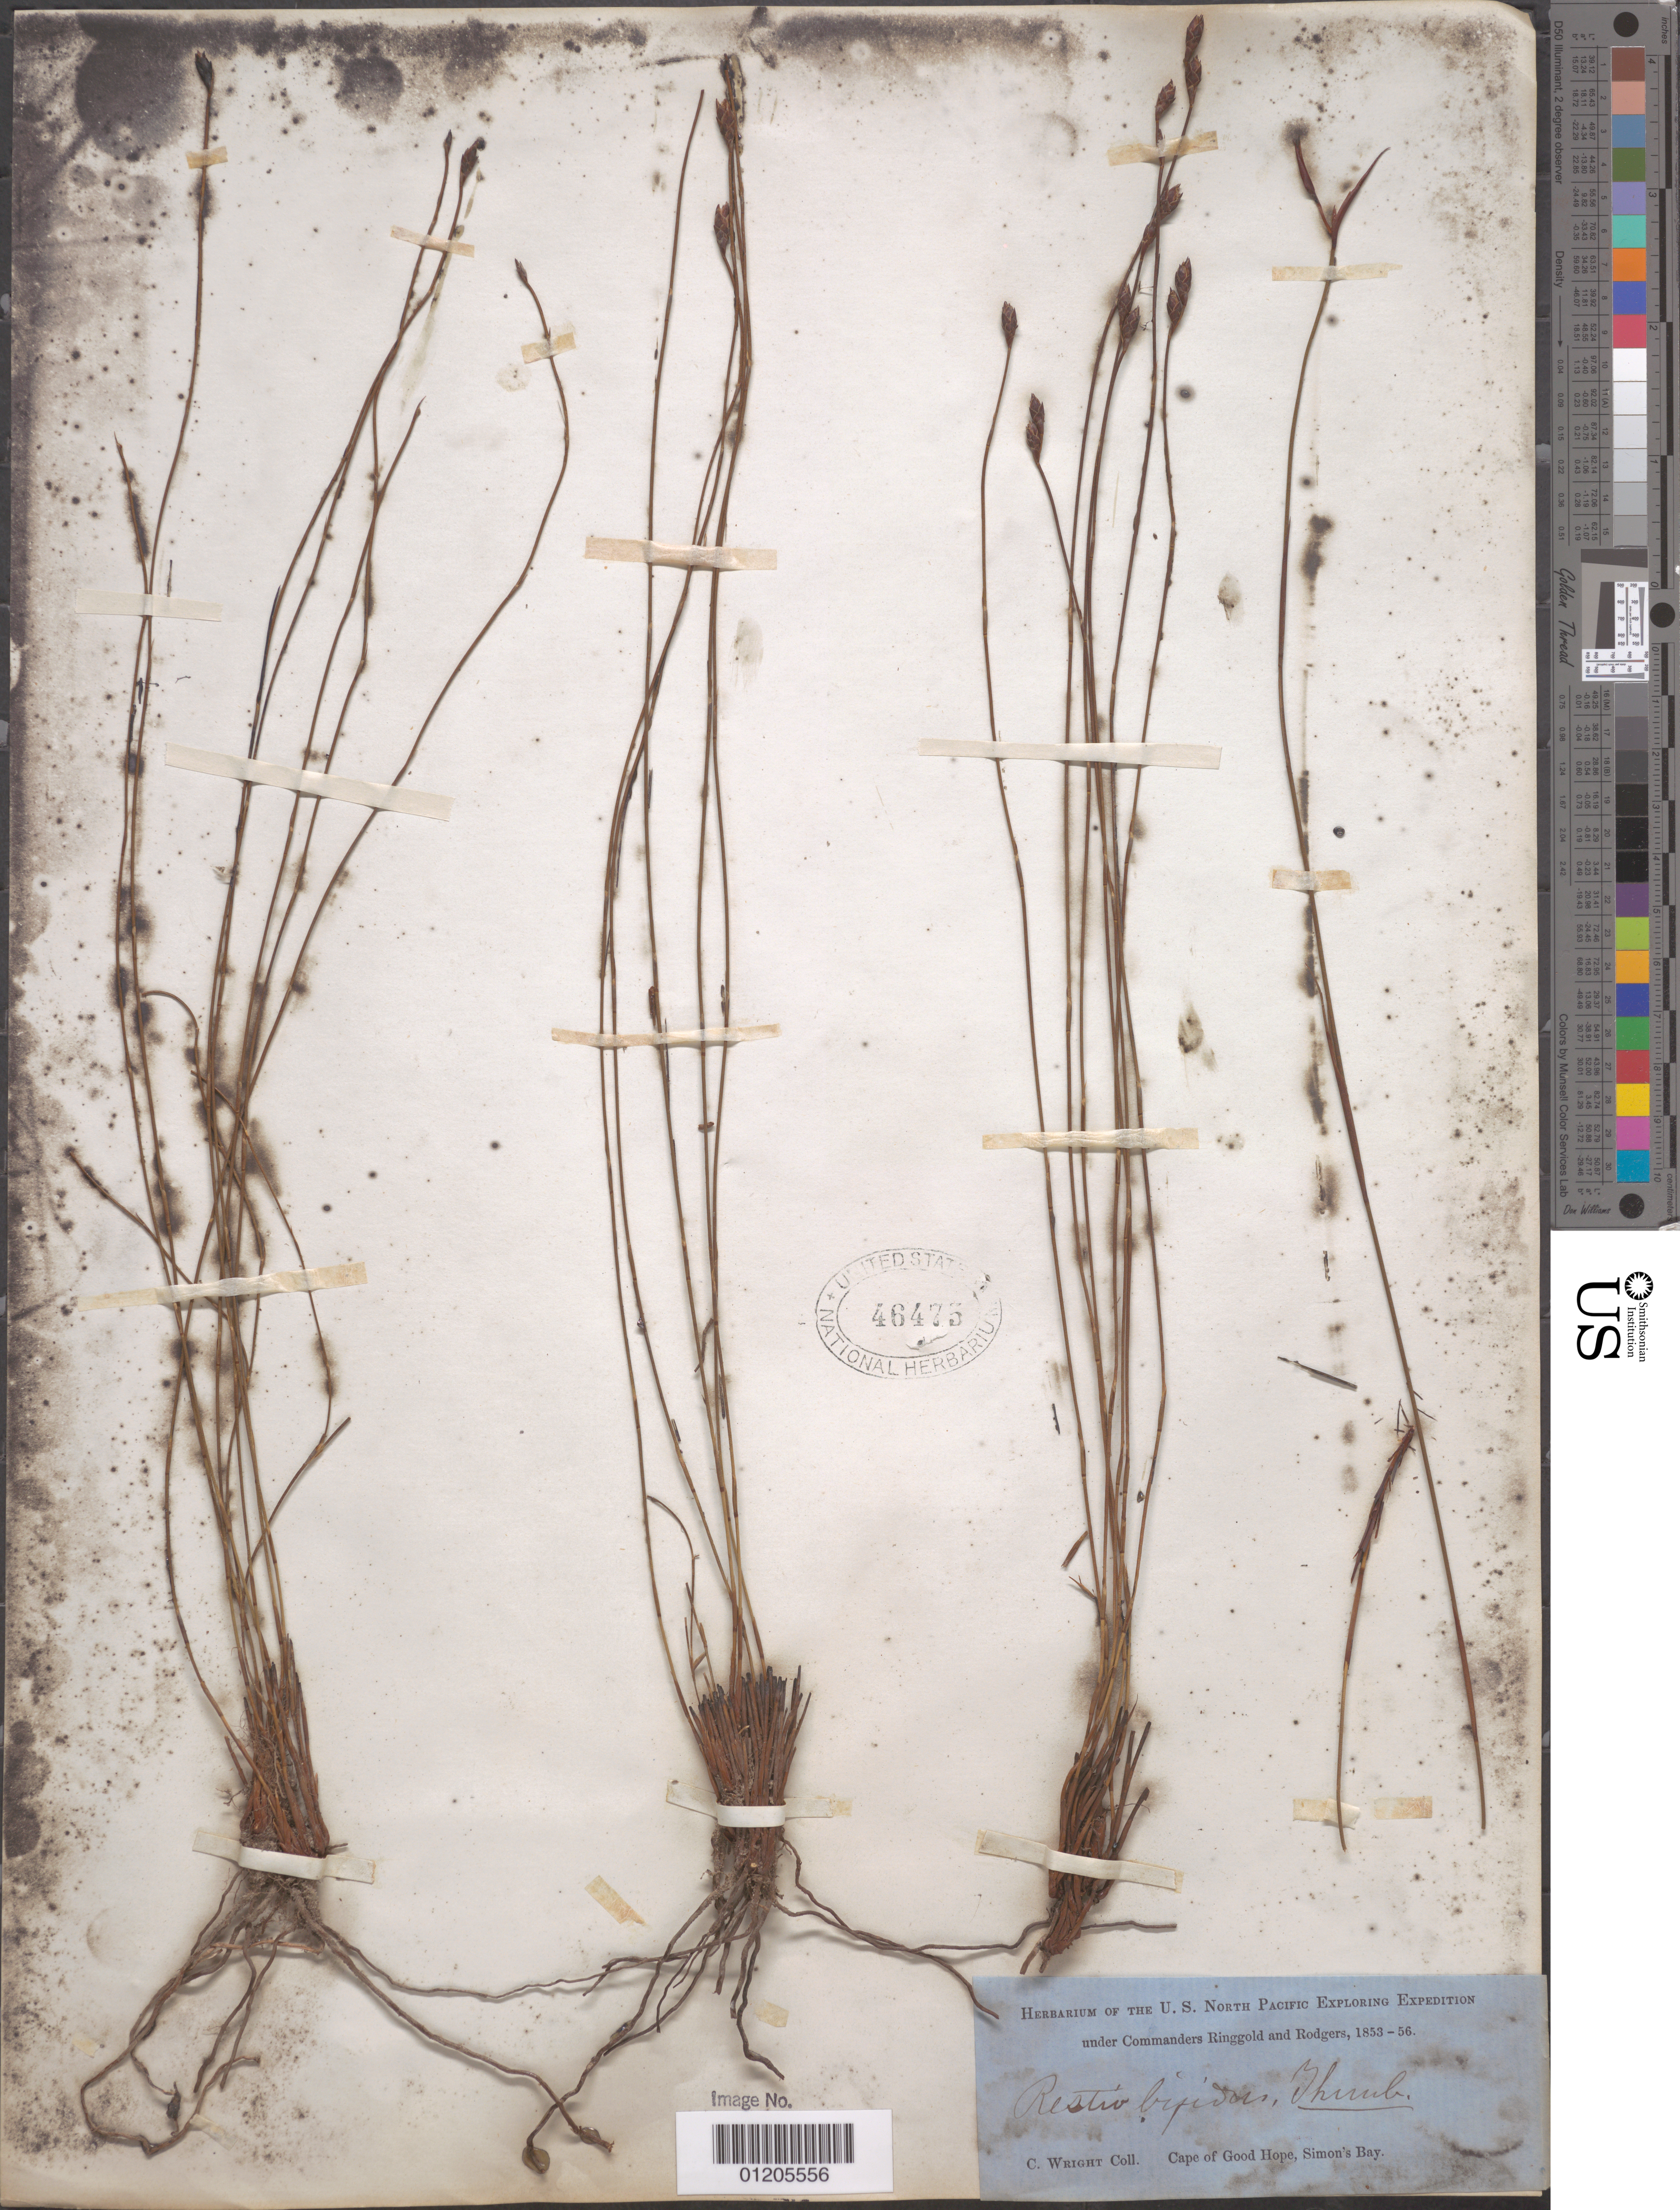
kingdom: Plantae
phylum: Tracheophyta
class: Liliopsida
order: Poales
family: Restionaceae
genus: Restio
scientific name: Restio bifidus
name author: Thunb.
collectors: C. Wright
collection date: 1853/1856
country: South Africa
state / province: Western Cape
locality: Cape of Good Hope, Simon's Bay.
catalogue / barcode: US 46475